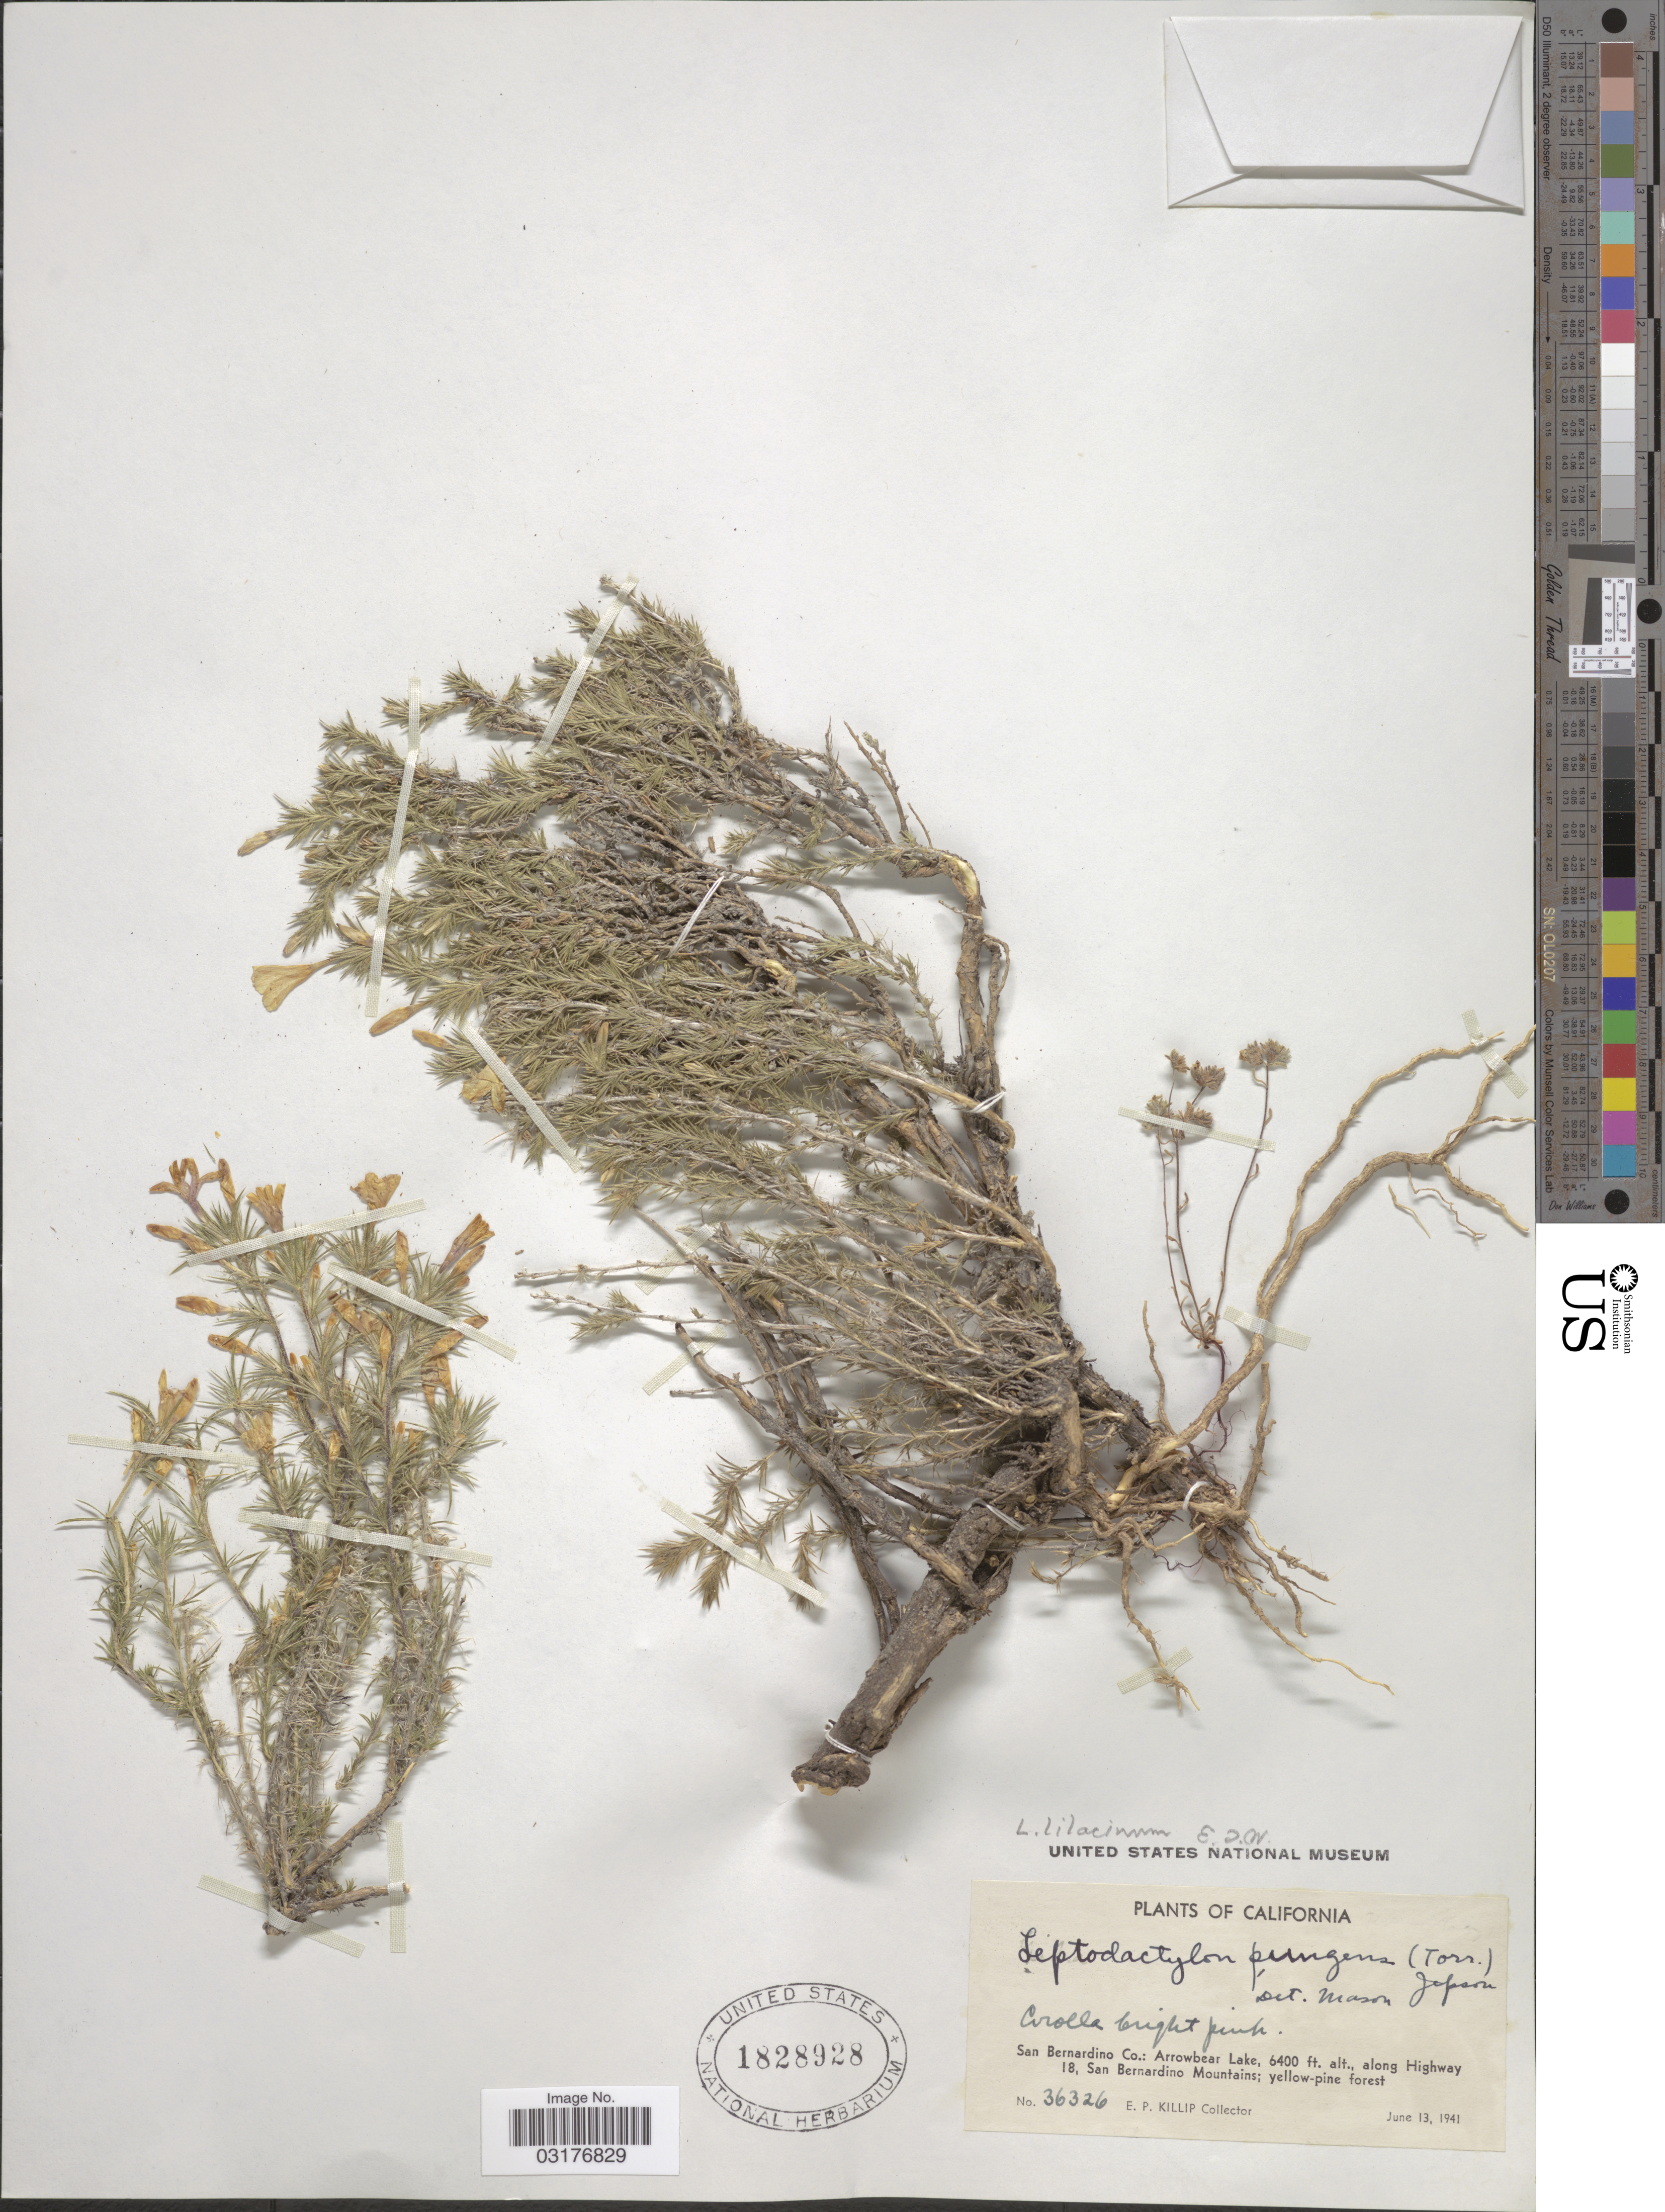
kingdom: Plantae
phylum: Tracheophyta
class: Magnoliopsida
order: Ericales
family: Polemoniaceae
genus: Linanthus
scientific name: Linanthus pungens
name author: (Torr.) J.M. Porter & L.A. Johnson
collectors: E. P. Killip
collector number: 36326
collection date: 1941-06-13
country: United States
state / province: California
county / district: San Bernardino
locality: San Bernardino C.: Arrowbear Lake, along Highway 18, San Bernardino Mountains.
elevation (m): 1951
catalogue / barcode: US 1828928